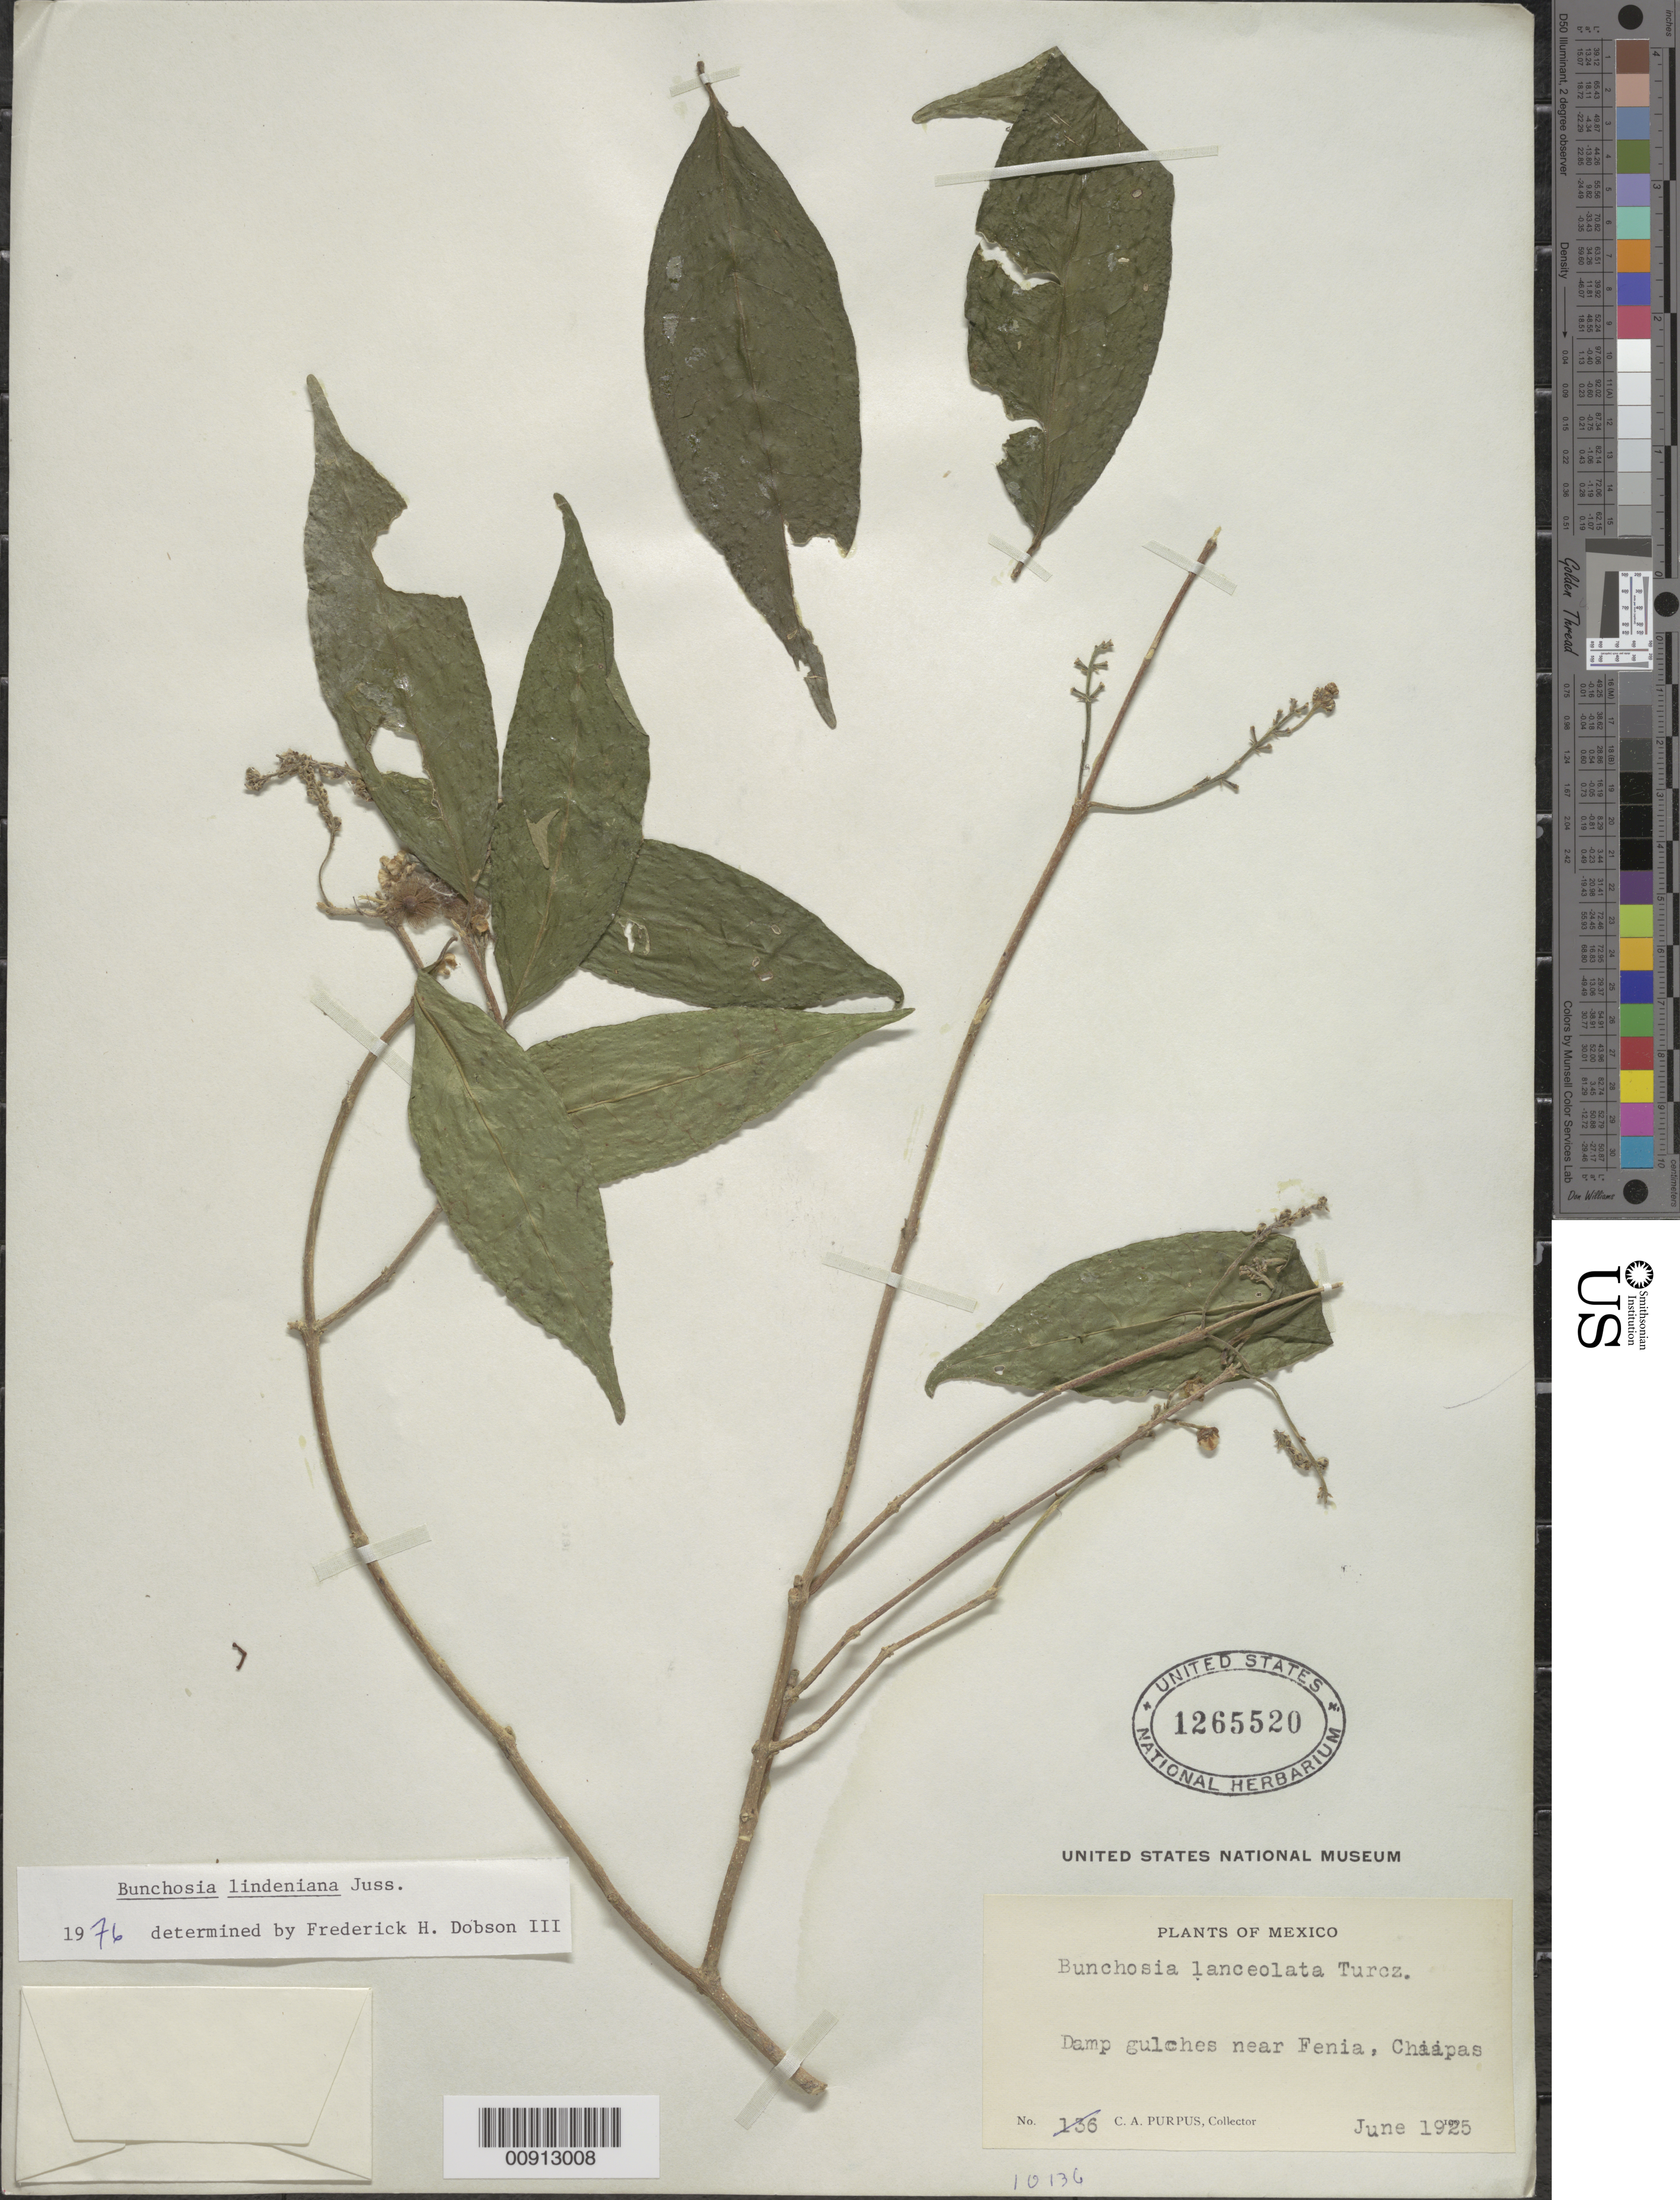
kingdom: Plantae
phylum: Tracheophyta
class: Magnoliopsida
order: Malpighiales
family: Malpighiaceae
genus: Bunchosia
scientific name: Bunchosia lindeniana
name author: A. Juss.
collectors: C. A. Purpus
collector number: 10136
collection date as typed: Jun 1925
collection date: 1925-06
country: Mexico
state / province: Chiapas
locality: Near Fenia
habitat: Damp gulches.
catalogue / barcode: US 1265520